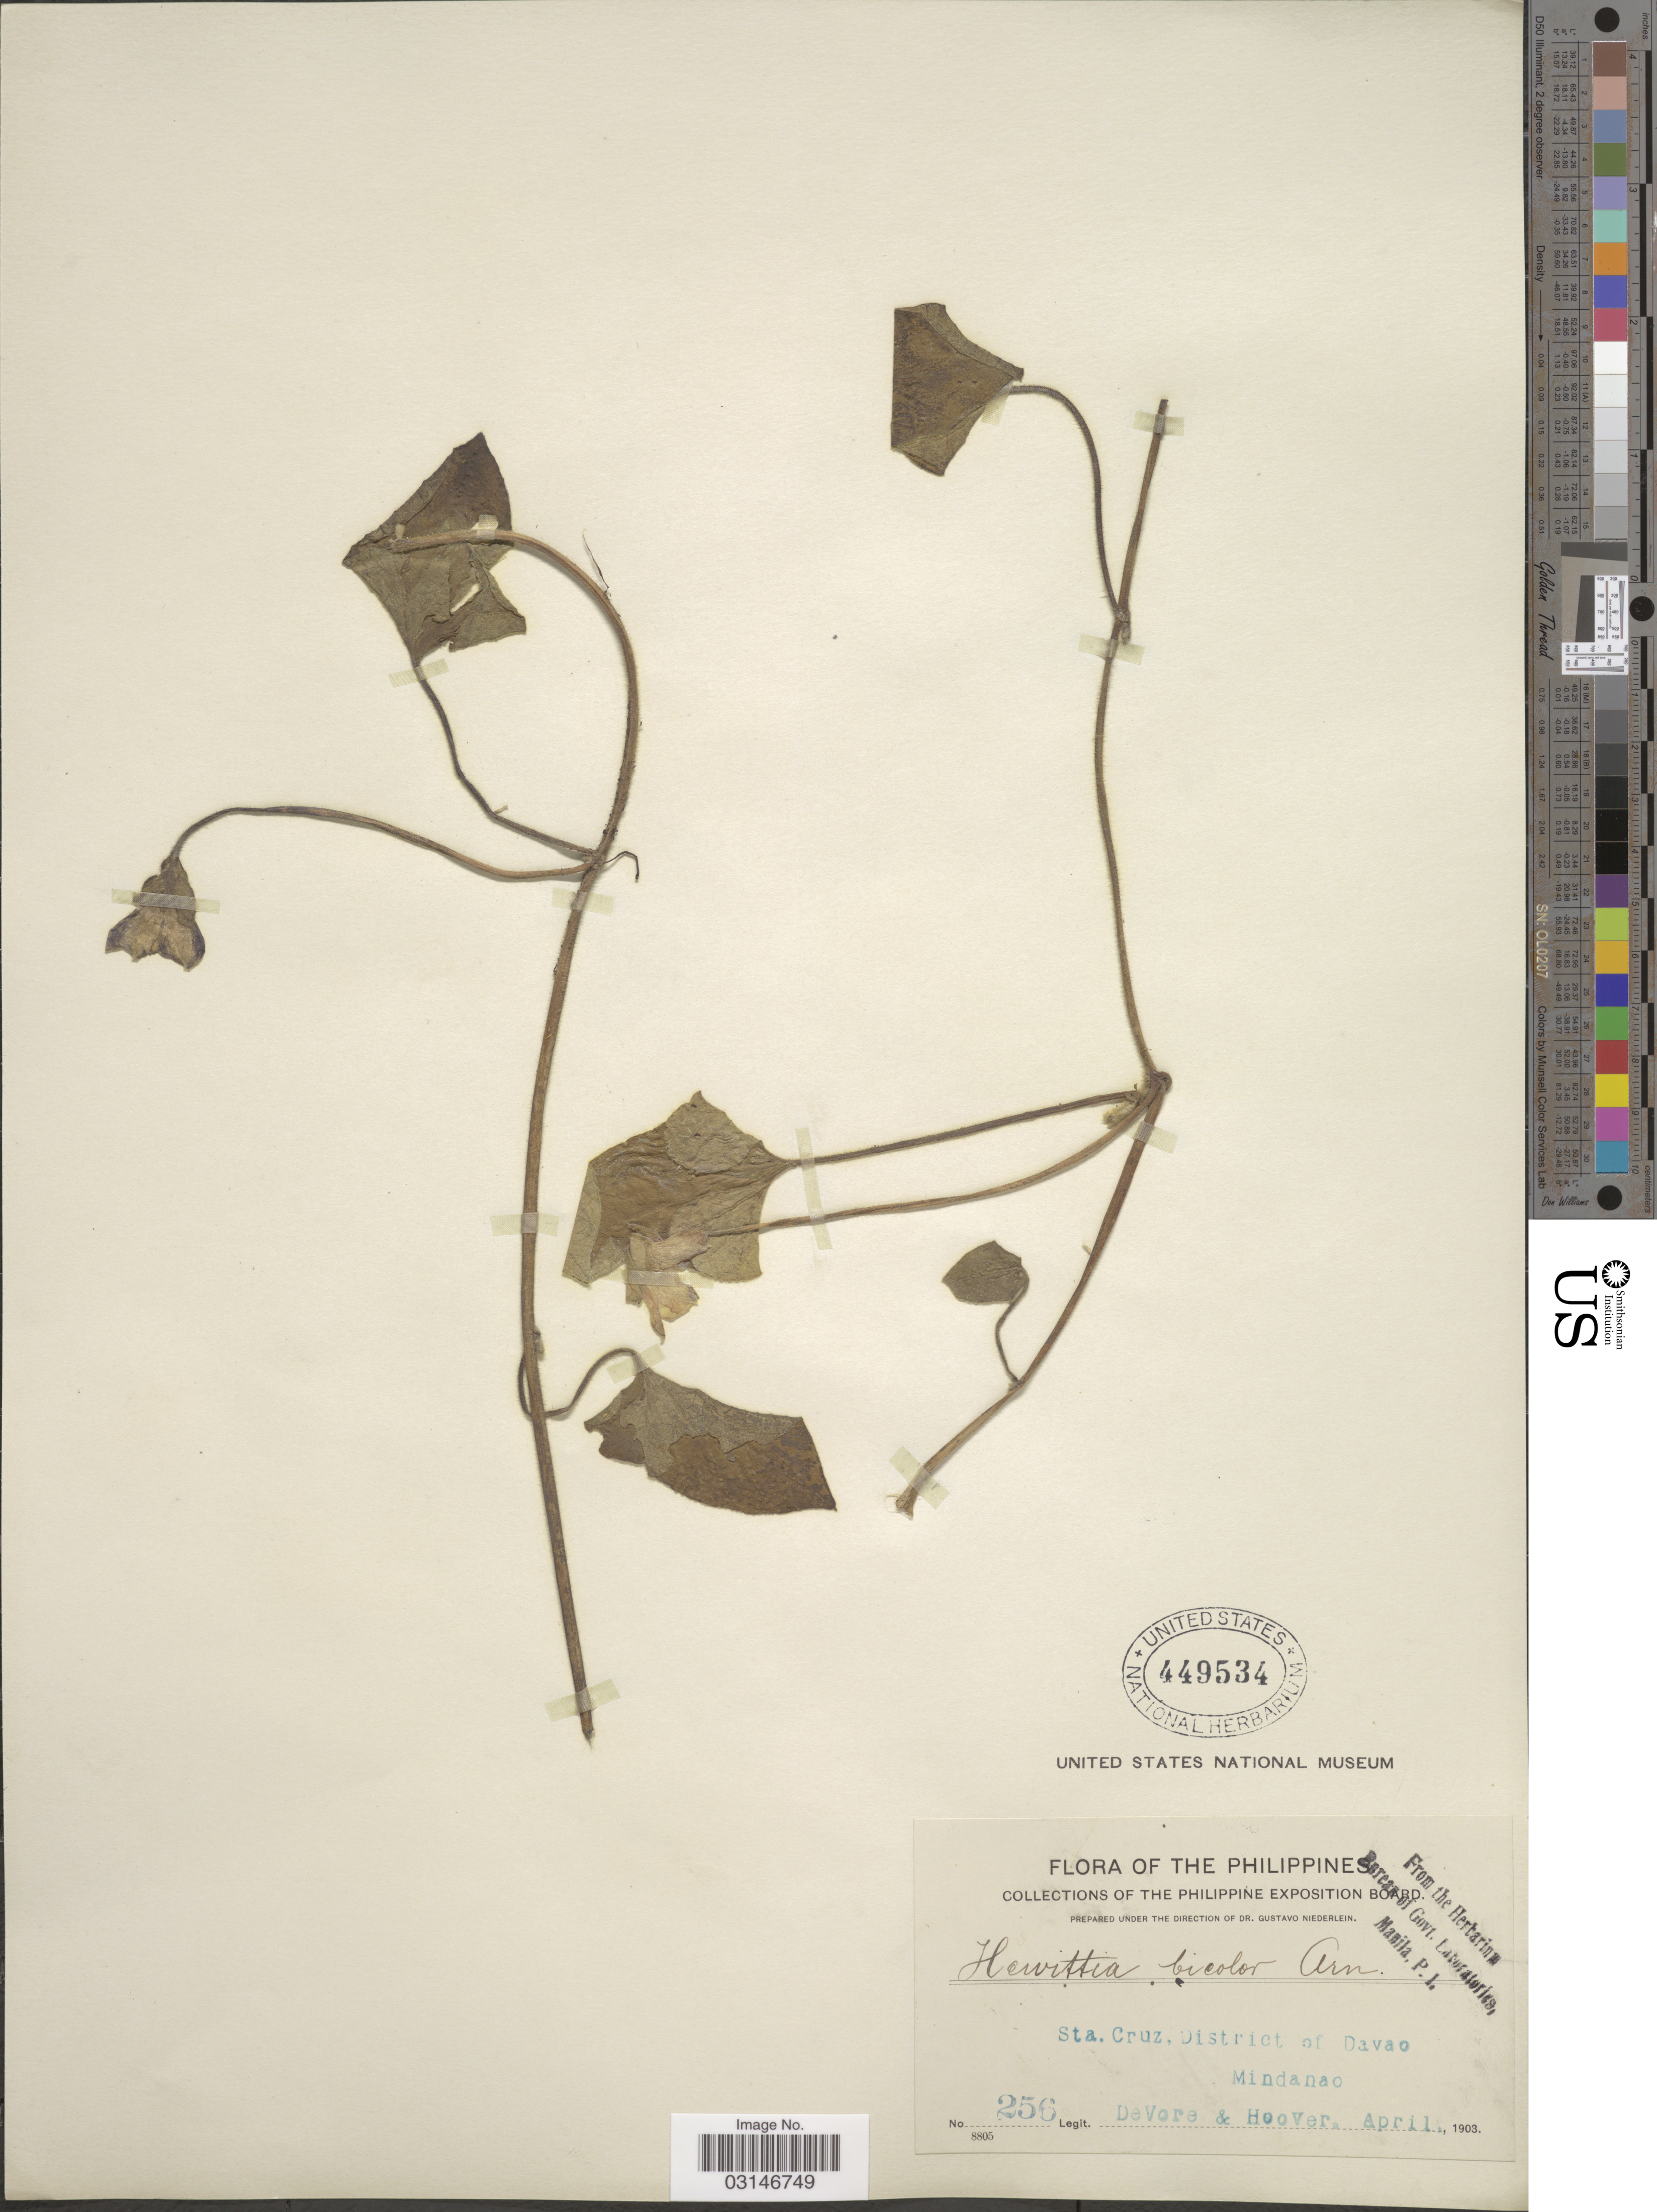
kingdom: Plantae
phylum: Tracheophyta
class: Magnoliopsida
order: Solanales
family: Convolvulaceae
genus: Hewittia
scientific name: Hewittia malabarica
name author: (L.) Suresh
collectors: B. F. DeVore & -- Hoover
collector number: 256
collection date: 1903-04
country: Philippines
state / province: Davao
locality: Sta. Cruz, District of Davao, Mindanao.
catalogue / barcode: US 449534